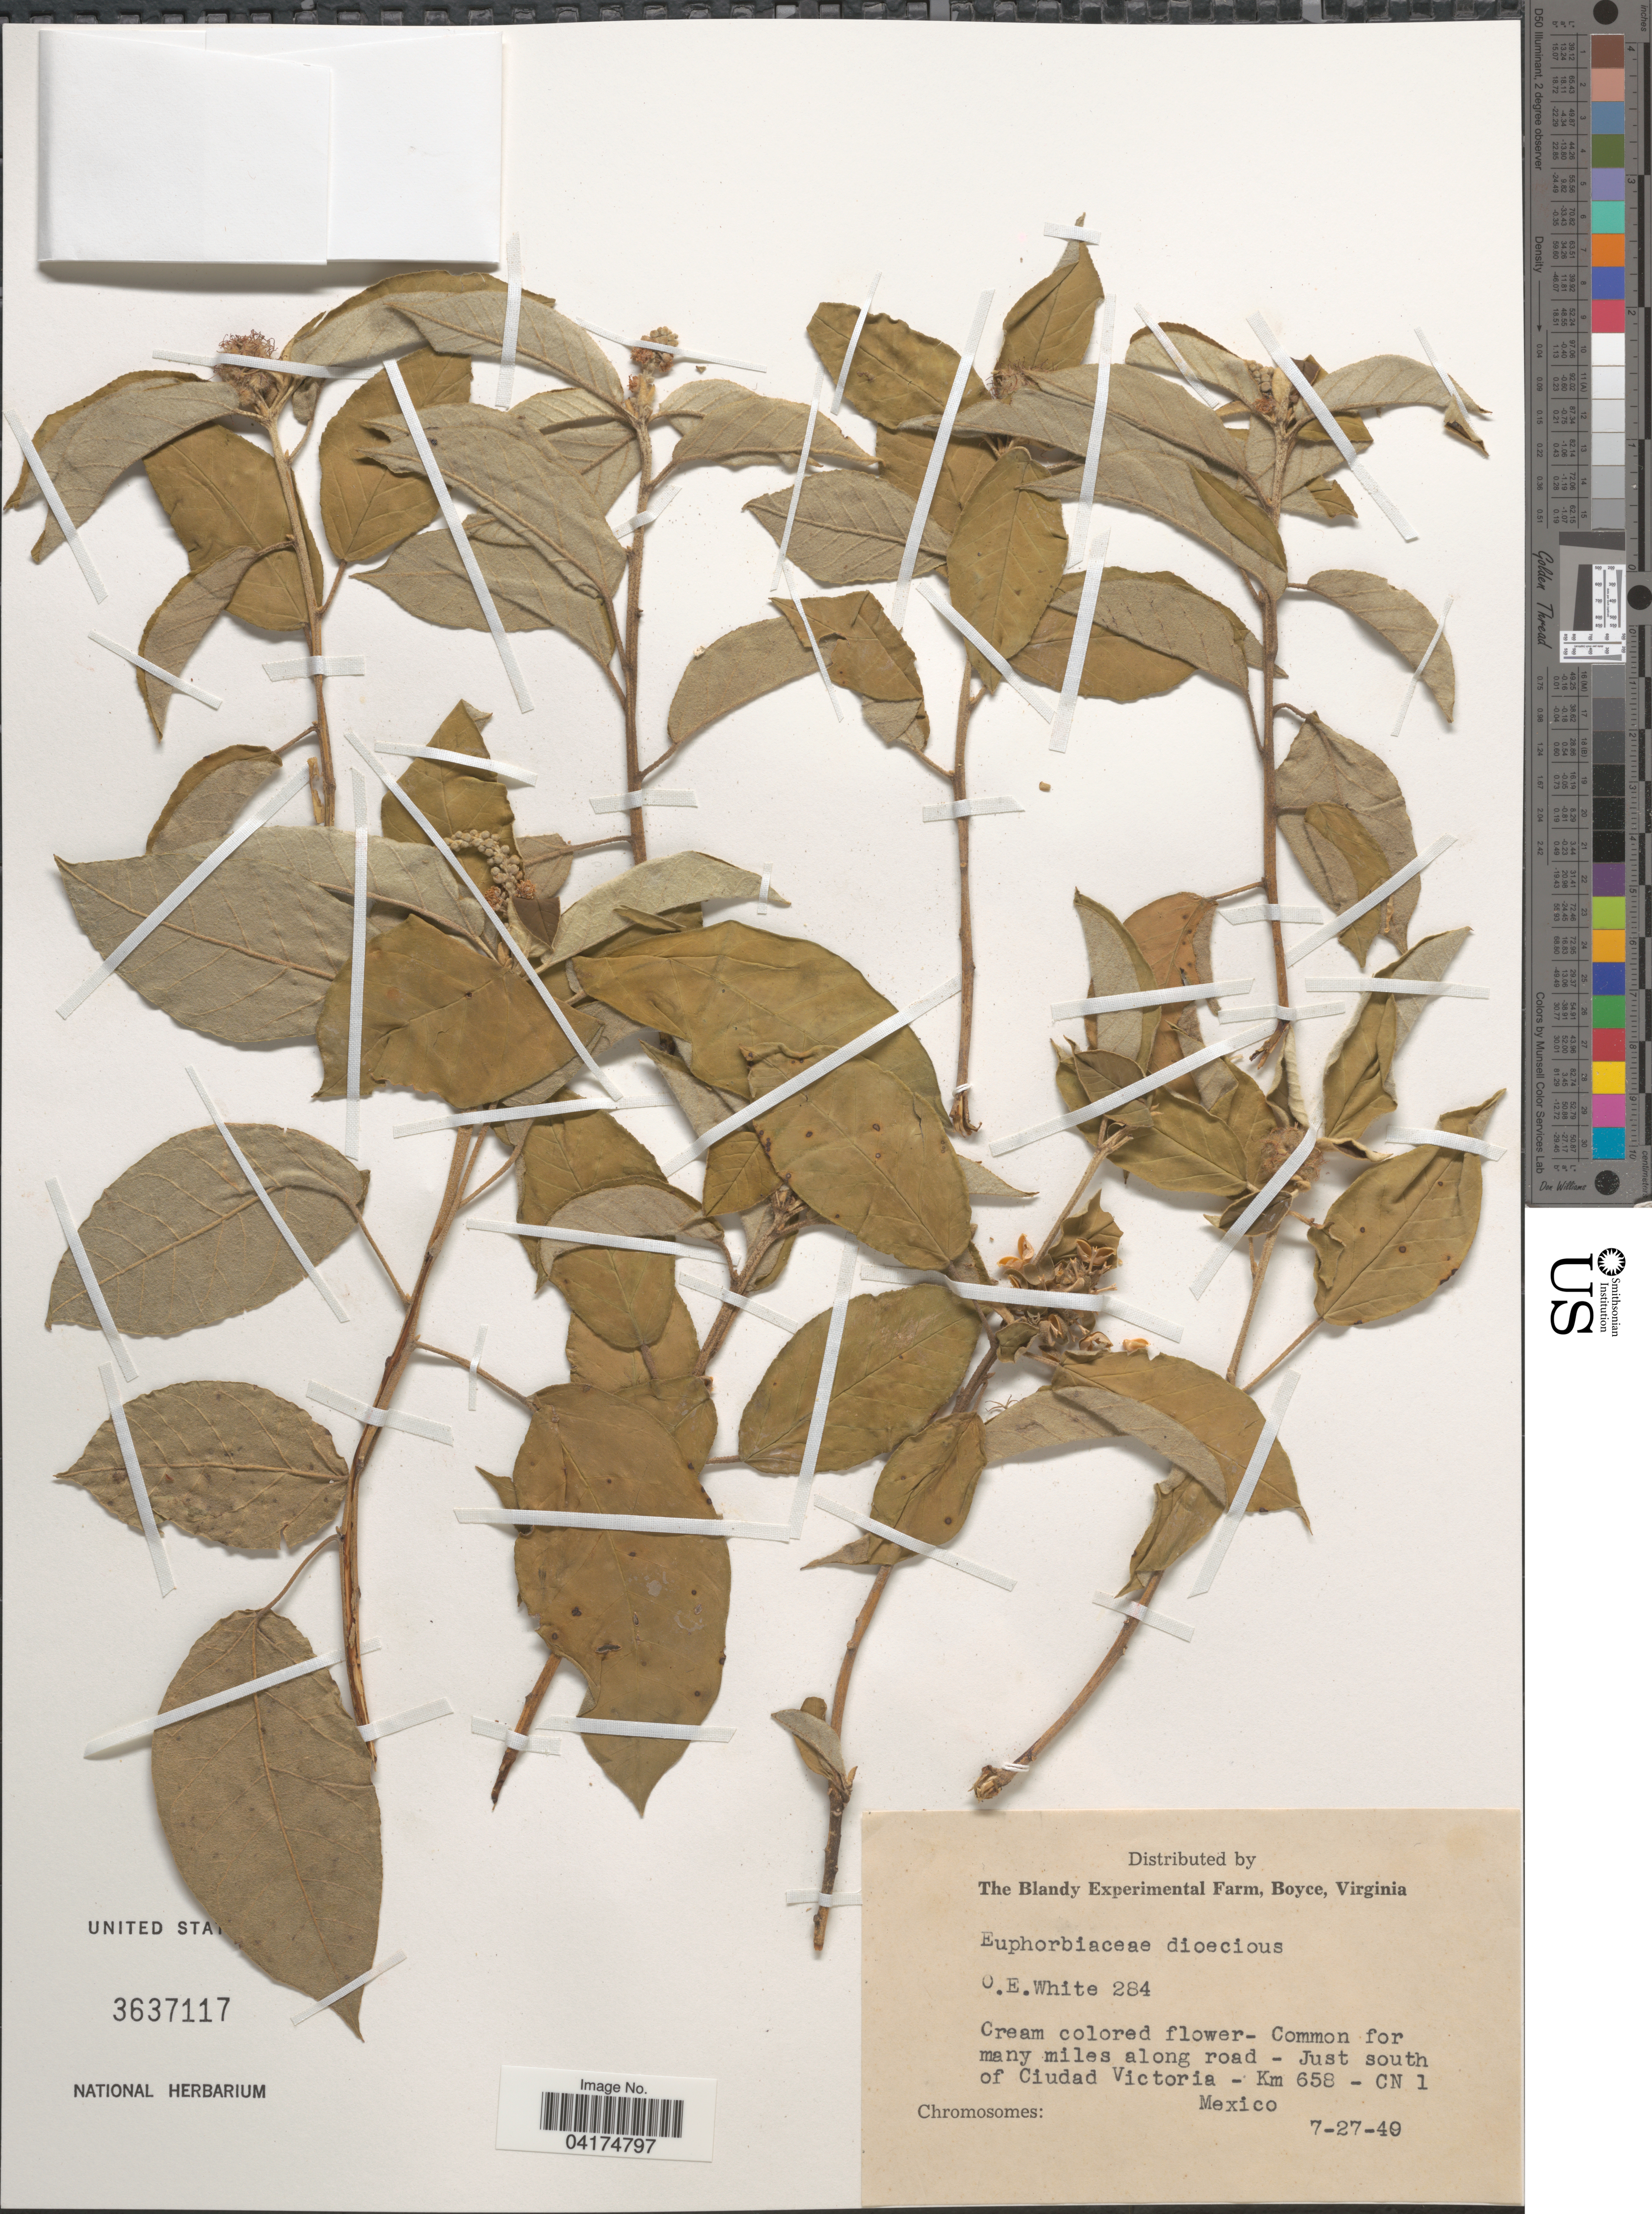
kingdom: Plantae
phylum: Tracheophyta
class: Magnoliopsida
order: Malpighiales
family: Euphorbiaceae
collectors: O. E. White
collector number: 284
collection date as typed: Transcribed d/m/y: 27/7/49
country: Mexico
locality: For many miles along road - Just south of Ciudad Victoria- Km 658 - CN 1.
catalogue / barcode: US 3637117